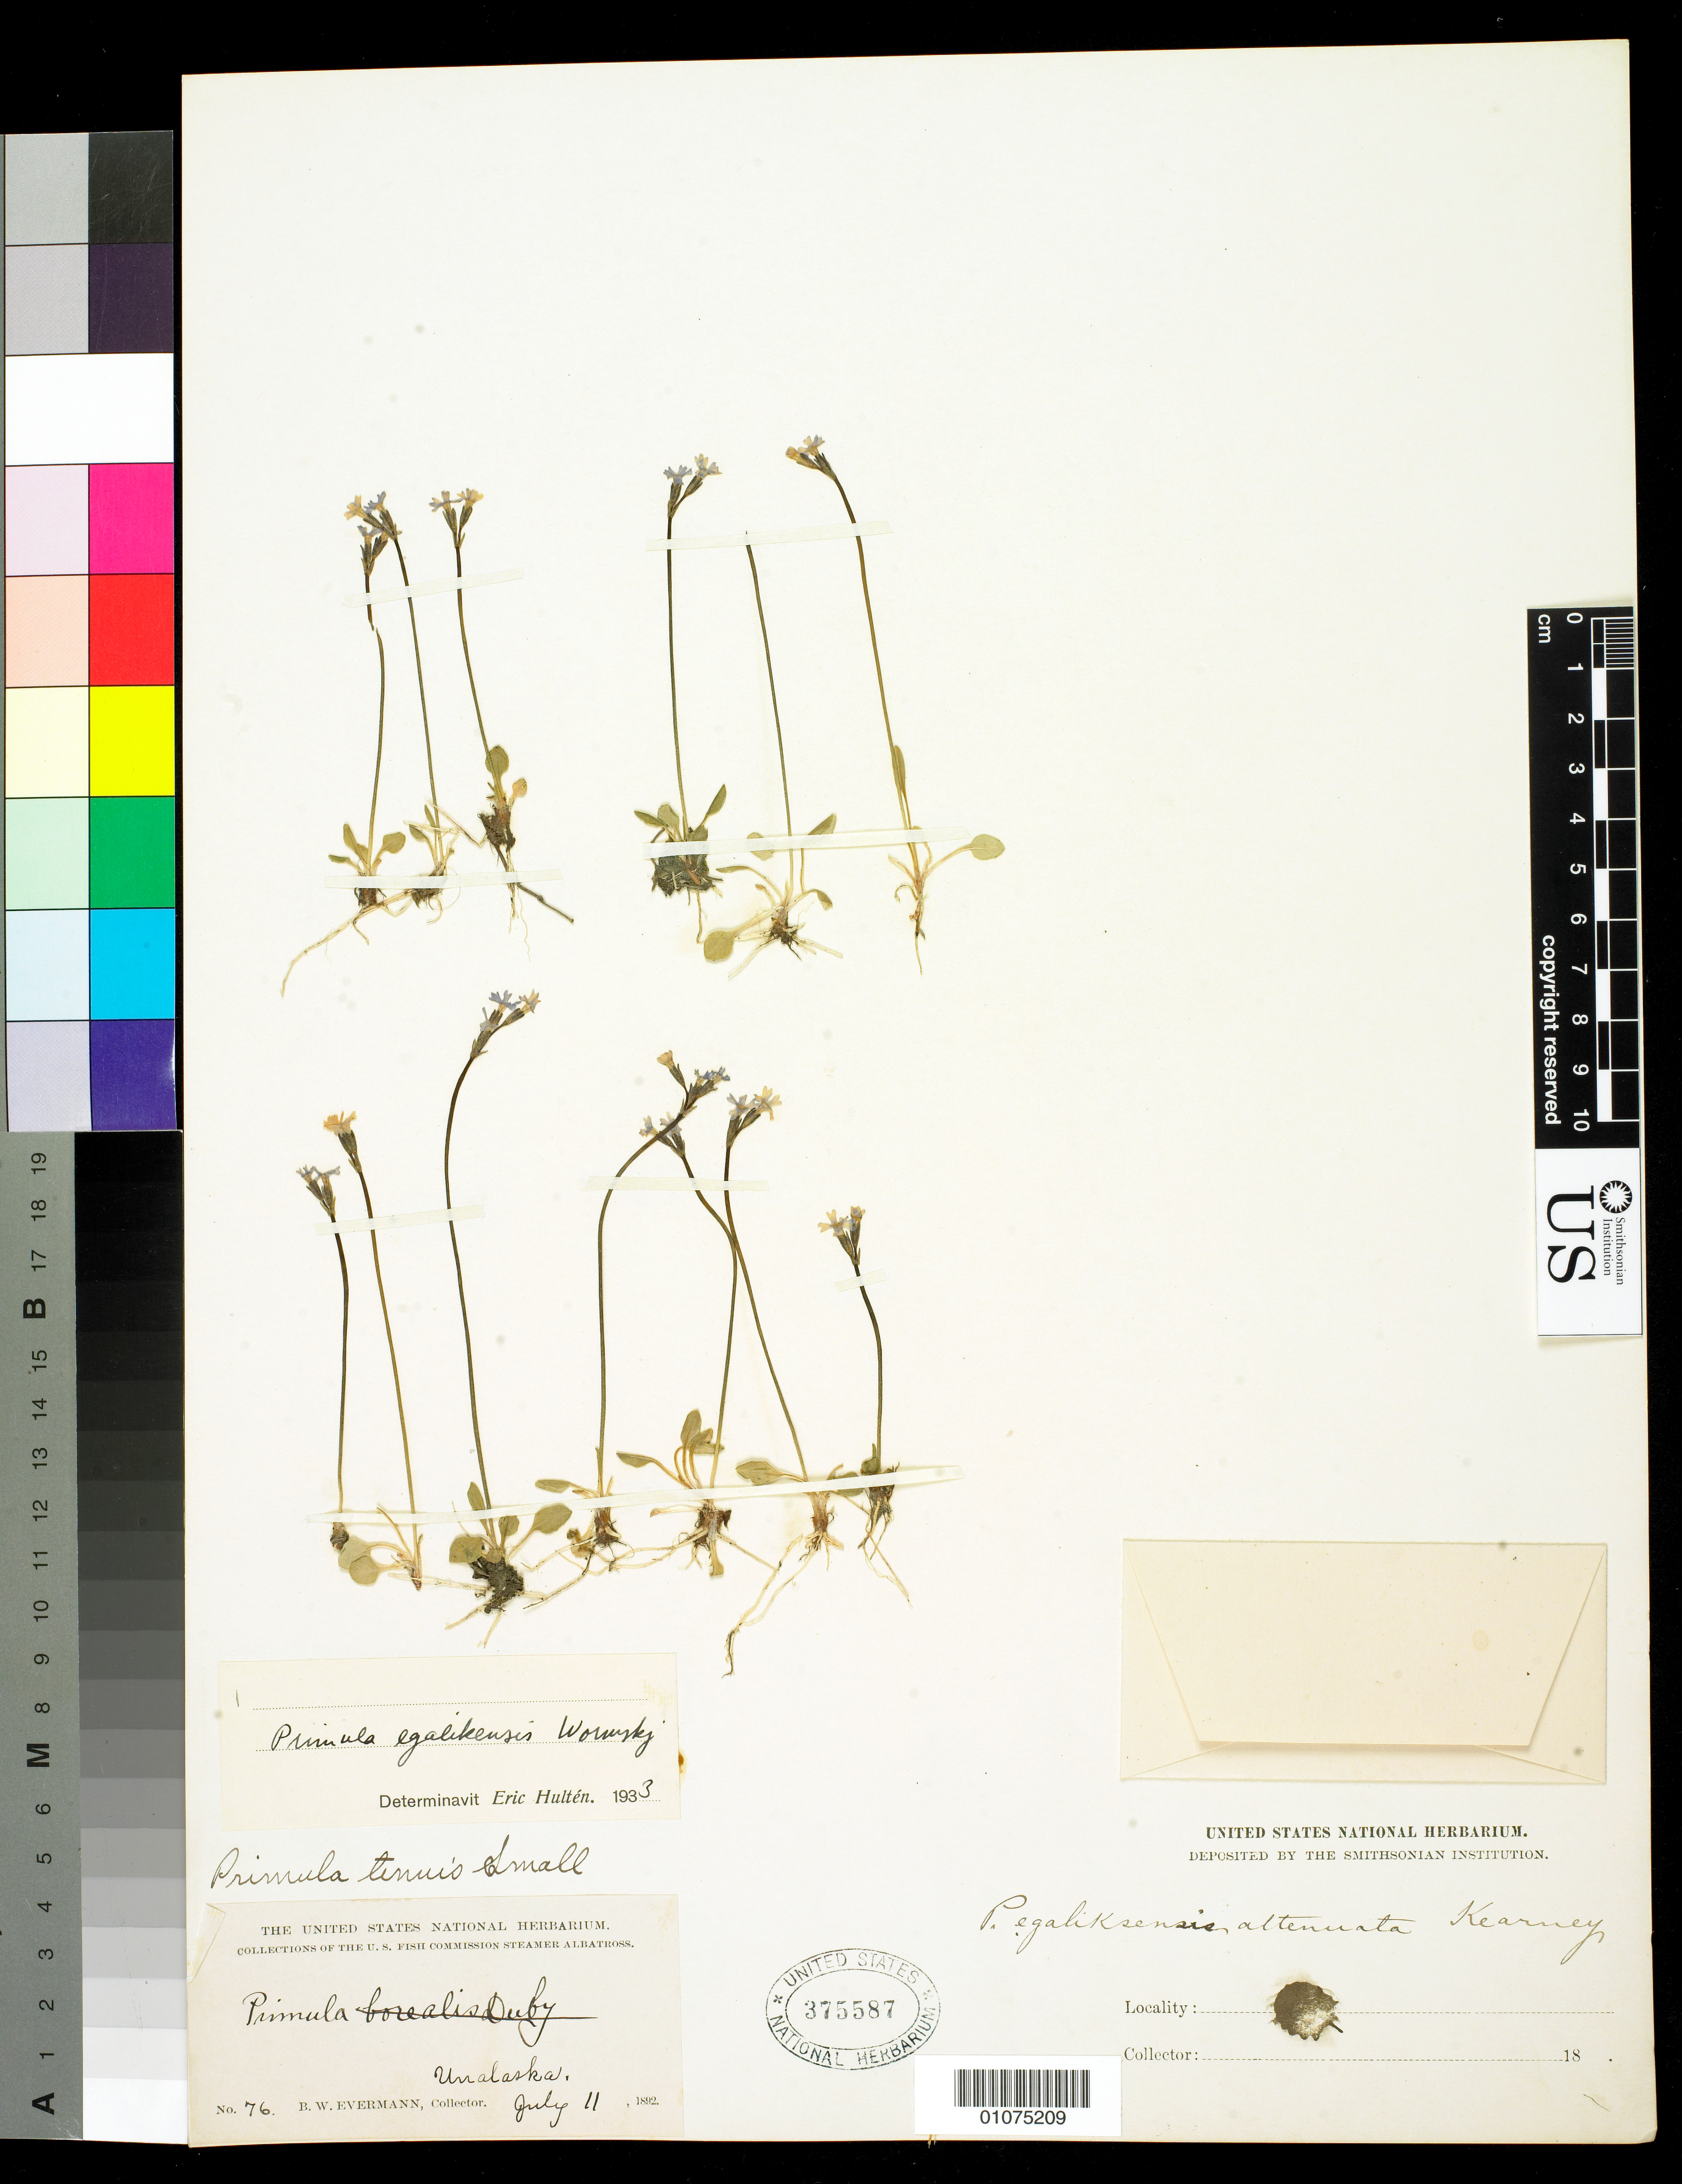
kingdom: Plantae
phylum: Tracheophyta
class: Magnoliopsida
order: Ericales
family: Primulaceae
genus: Primula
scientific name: Primula egaliksensis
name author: Wormsk.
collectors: B. W. Evermann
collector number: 76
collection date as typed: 11 Jul 1892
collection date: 1892-07-11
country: United States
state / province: Alaska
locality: Unalaska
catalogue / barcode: US 375587